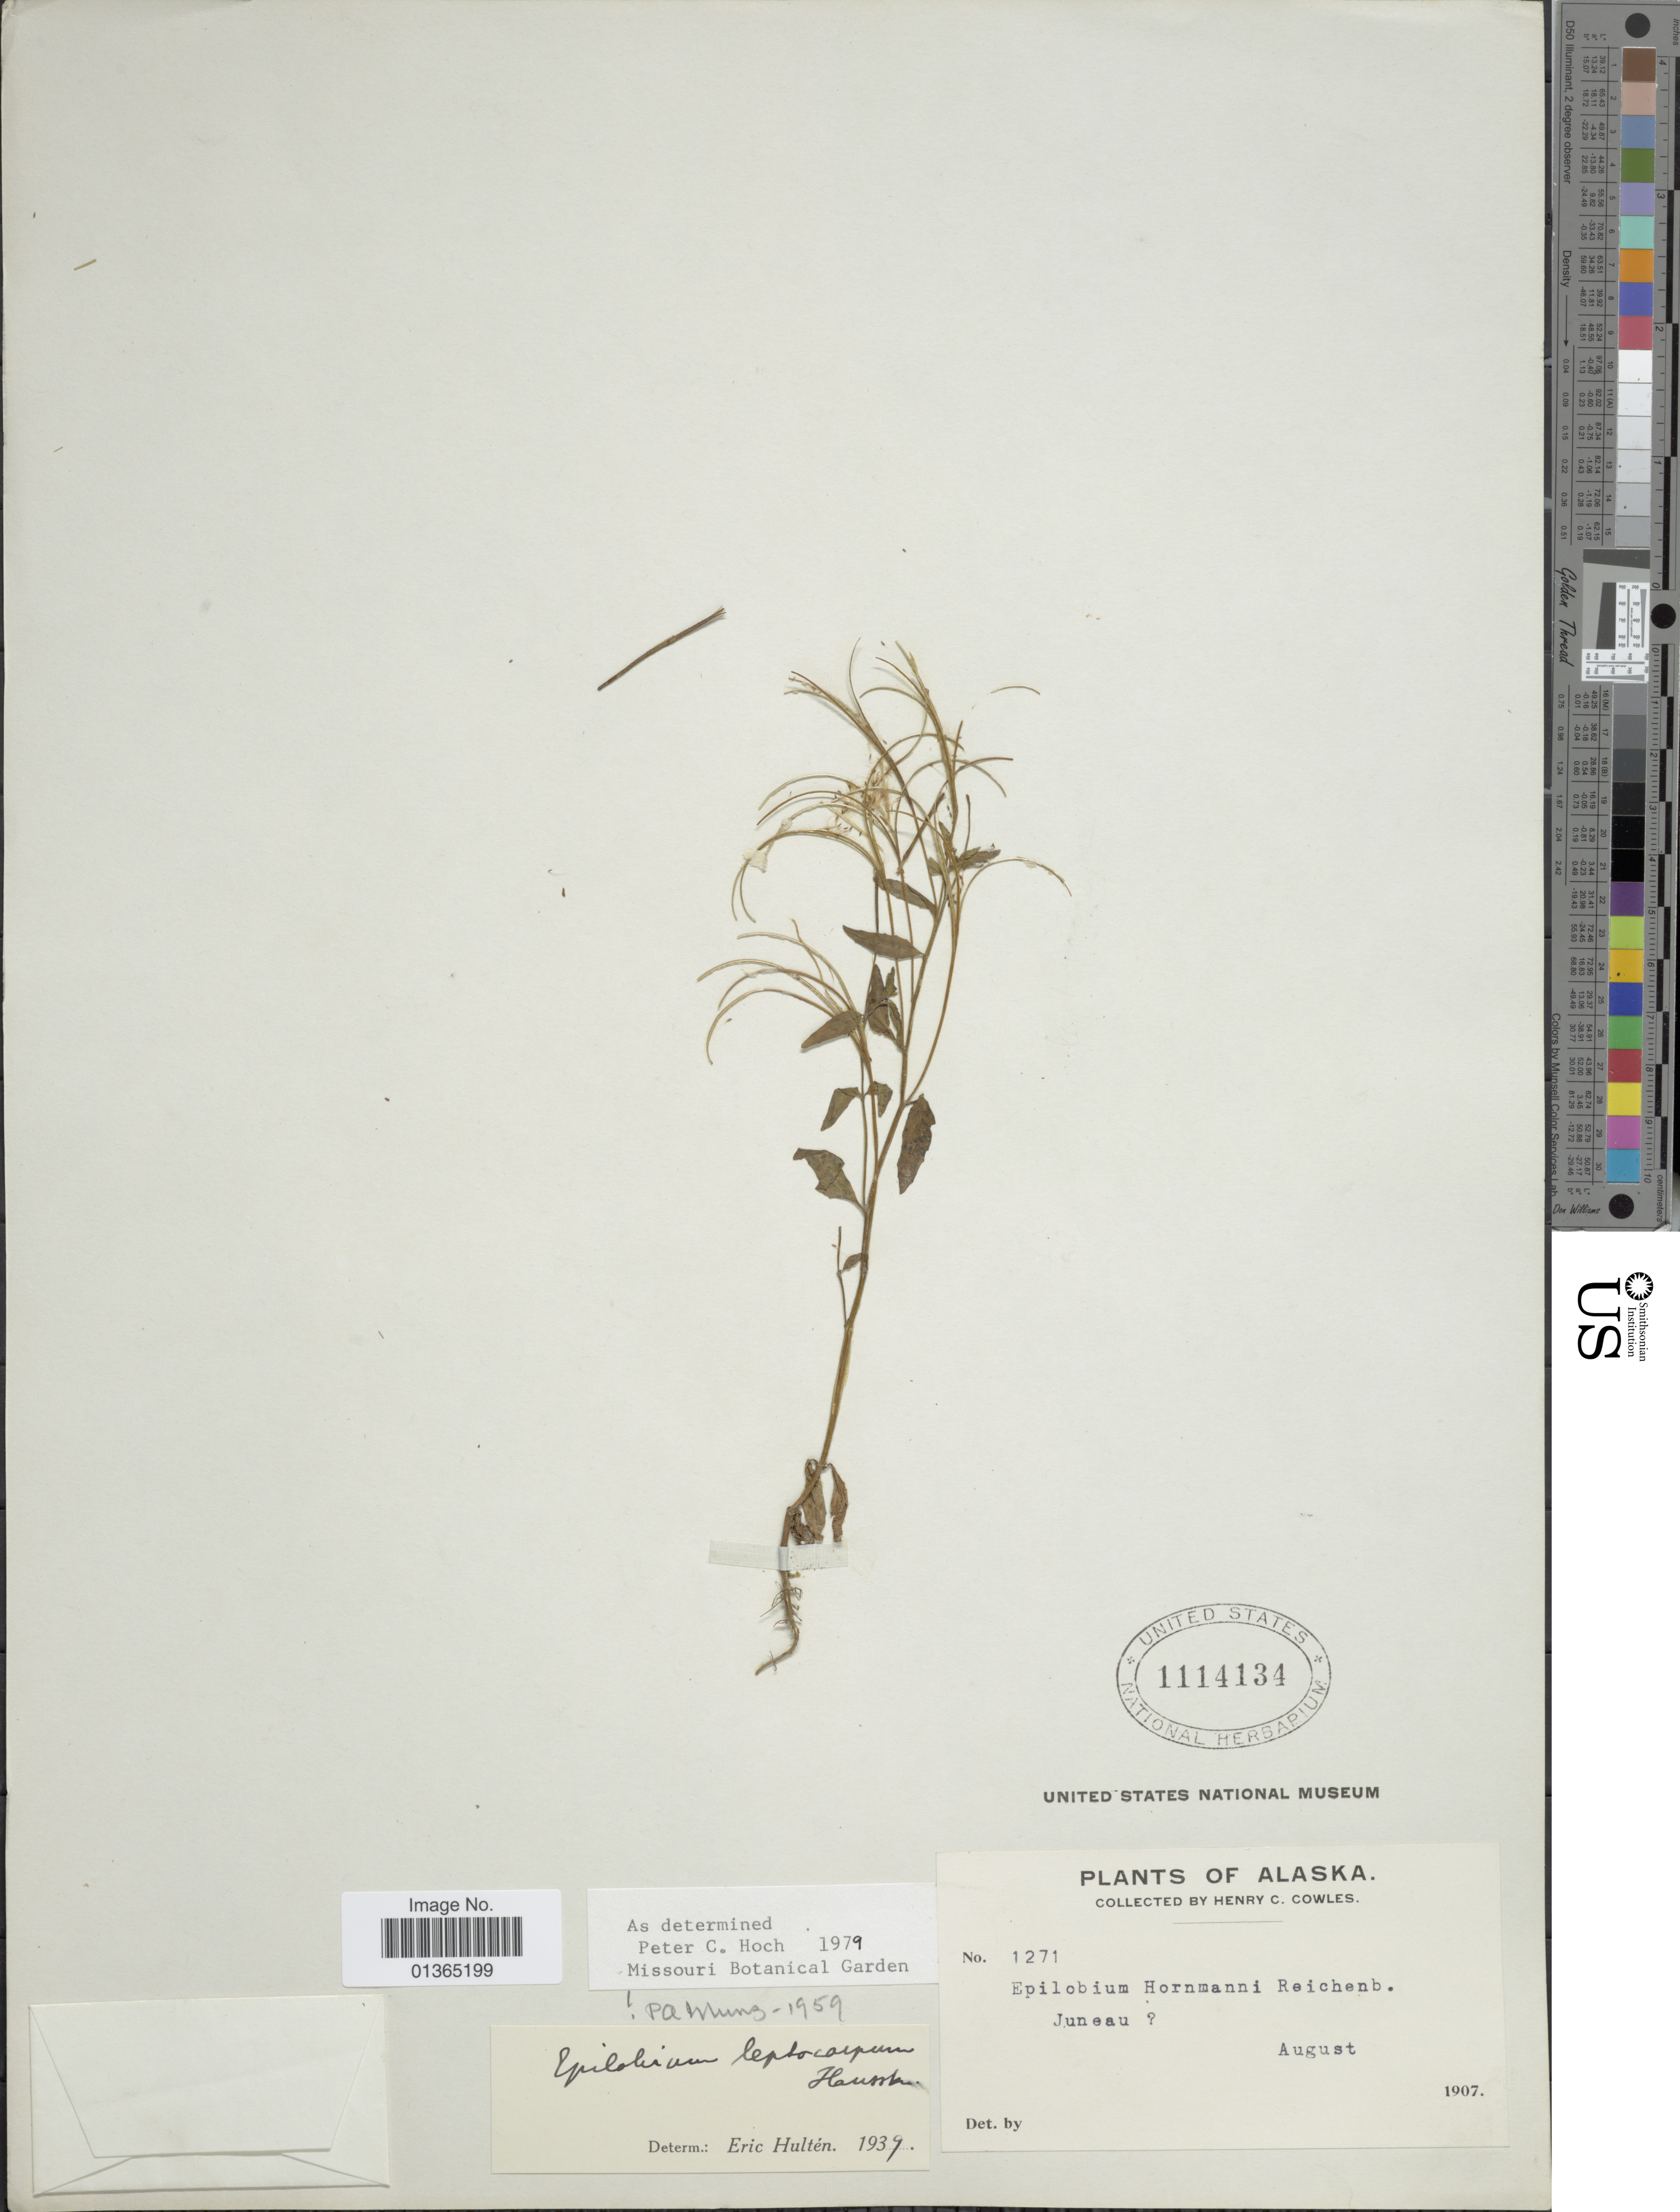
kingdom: Plantae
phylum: Tracheophyta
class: Magnoliopsida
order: Myrtales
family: Onagraceae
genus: Epilobium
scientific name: Epilobium leptocarpum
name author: Hausskn.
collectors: H. Cowles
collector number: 1271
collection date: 1907-08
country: United States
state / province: Alaska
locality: Juneau.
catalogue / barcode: US 1114134